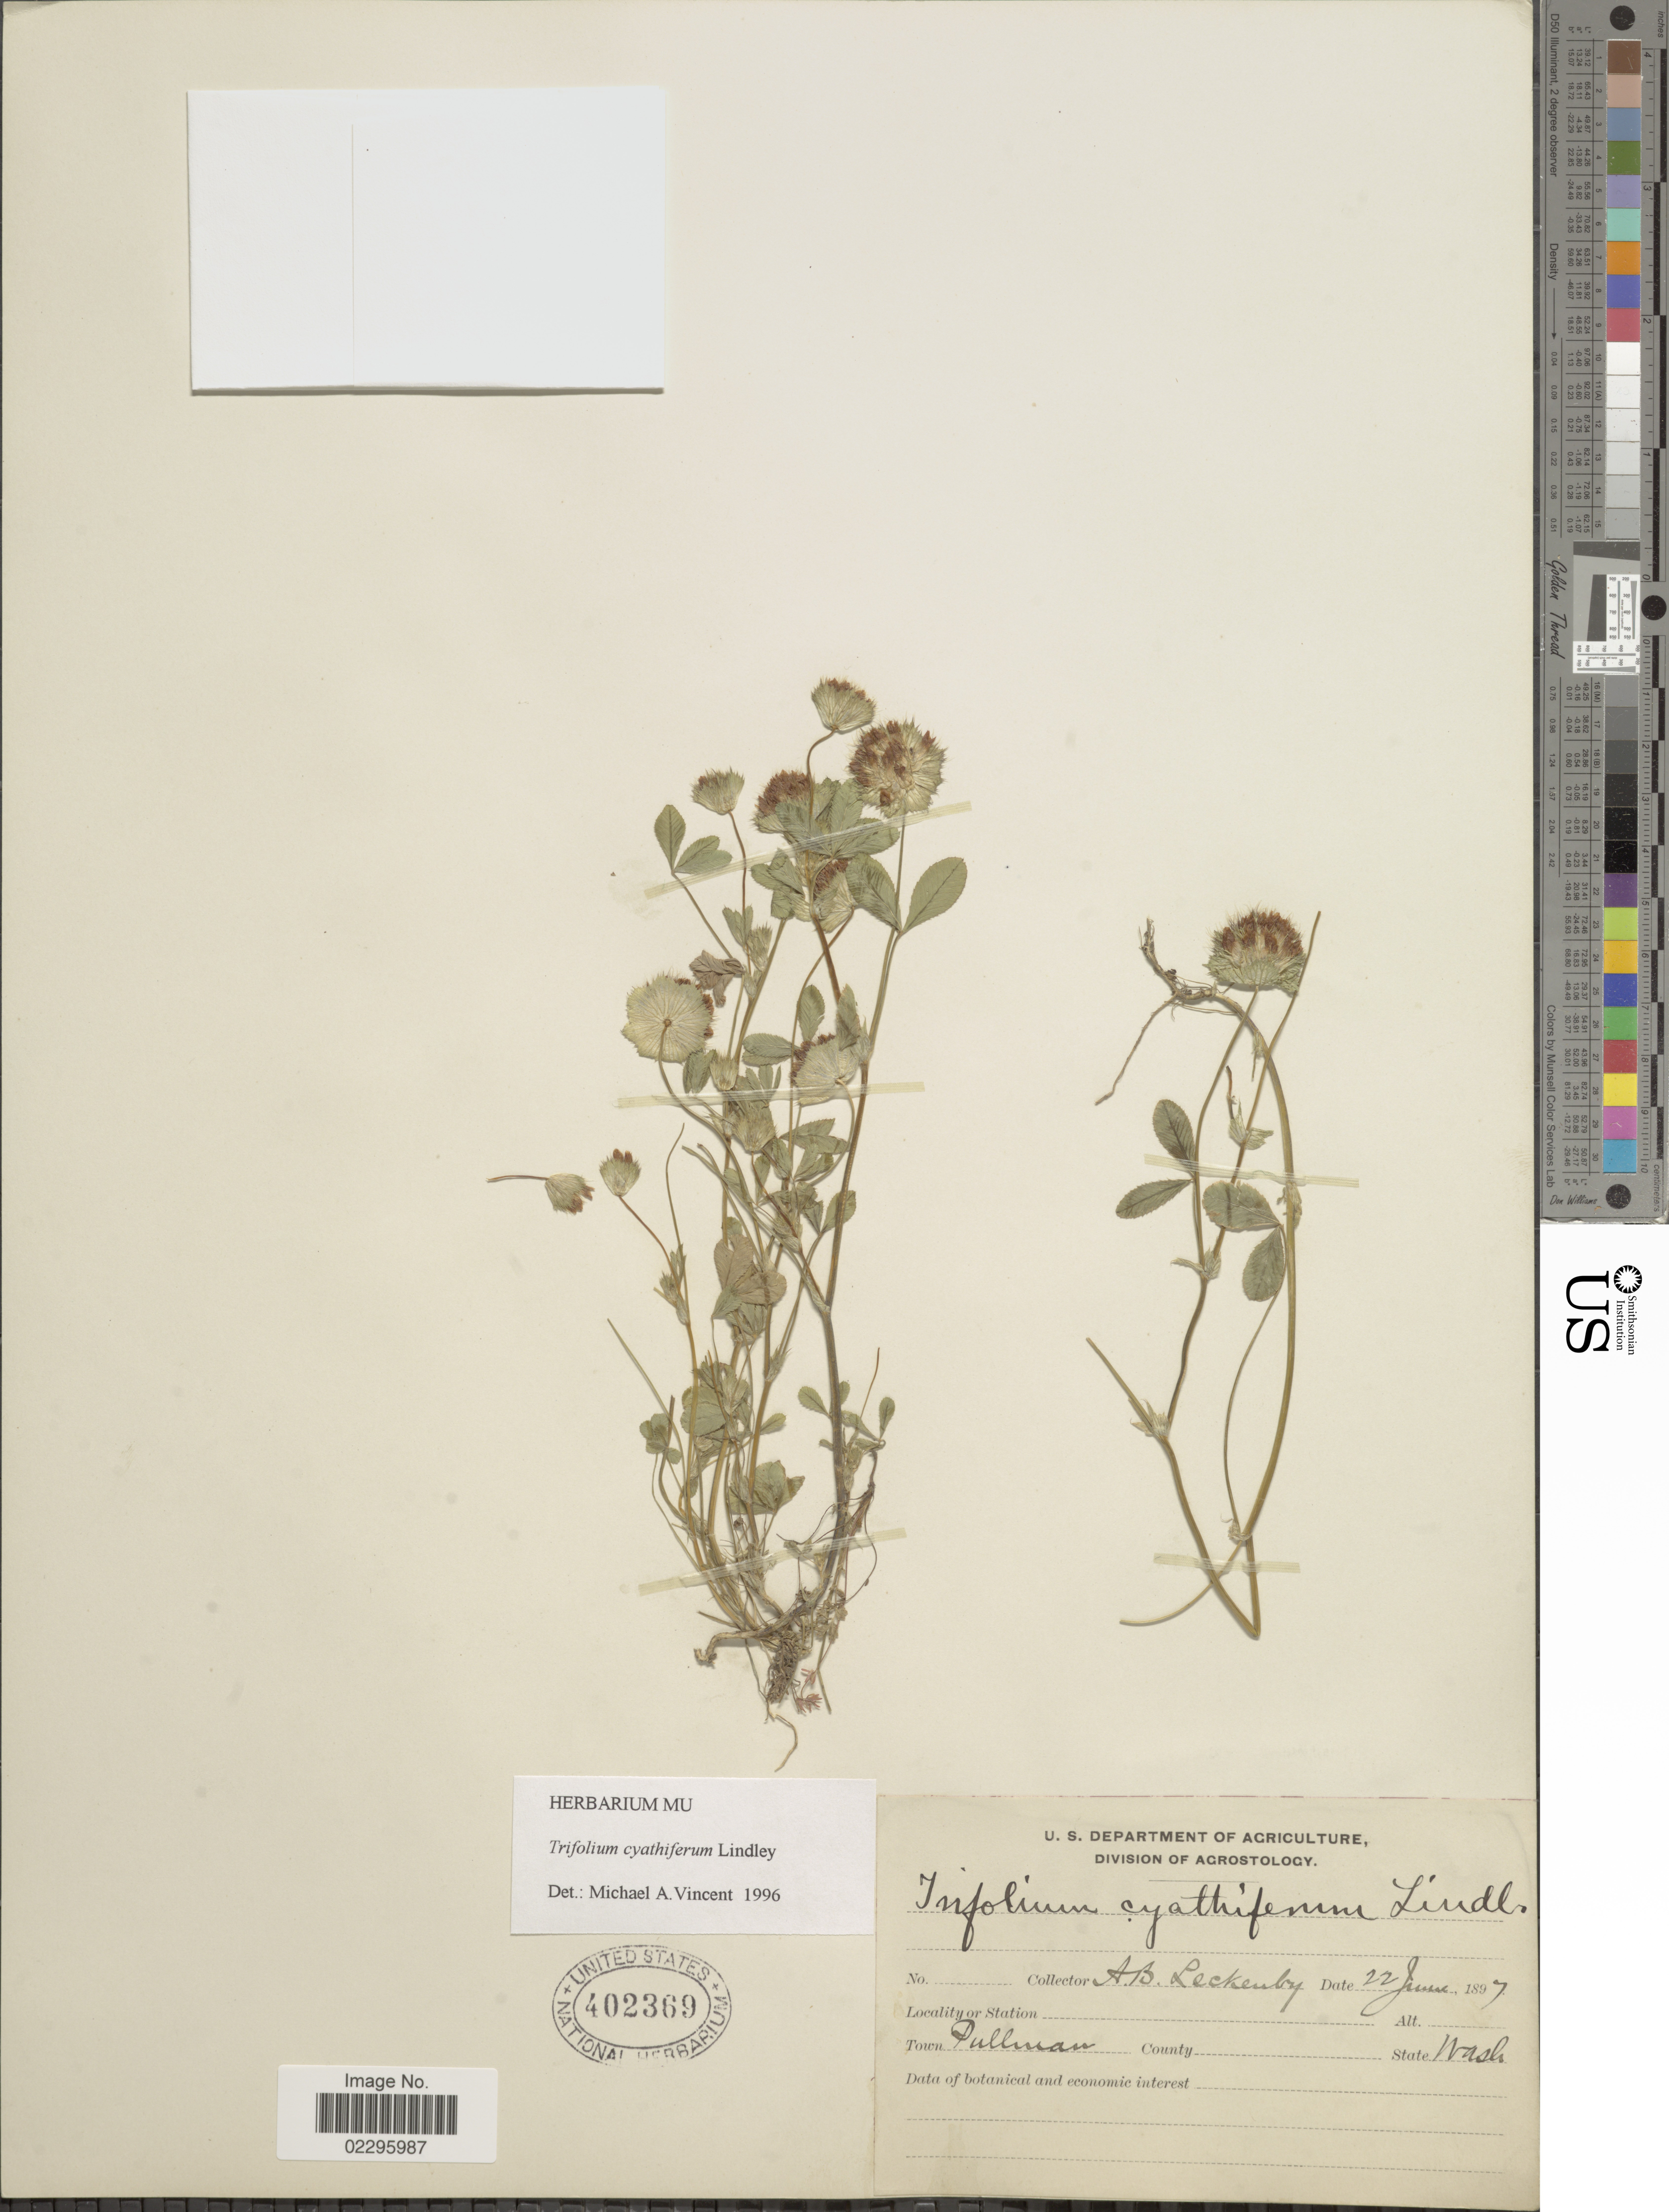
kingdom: Plantae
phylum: Tracheophyta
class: Magnoliopsida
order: Fabales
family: Fabaceae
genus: Trifolium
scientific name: Trifolium cyathiferum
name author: Lindl.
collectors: A. Leckenby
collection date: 1897-06-22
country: United States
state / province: Washington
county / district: Whitman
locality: Town Pullman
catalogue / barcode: US 402369